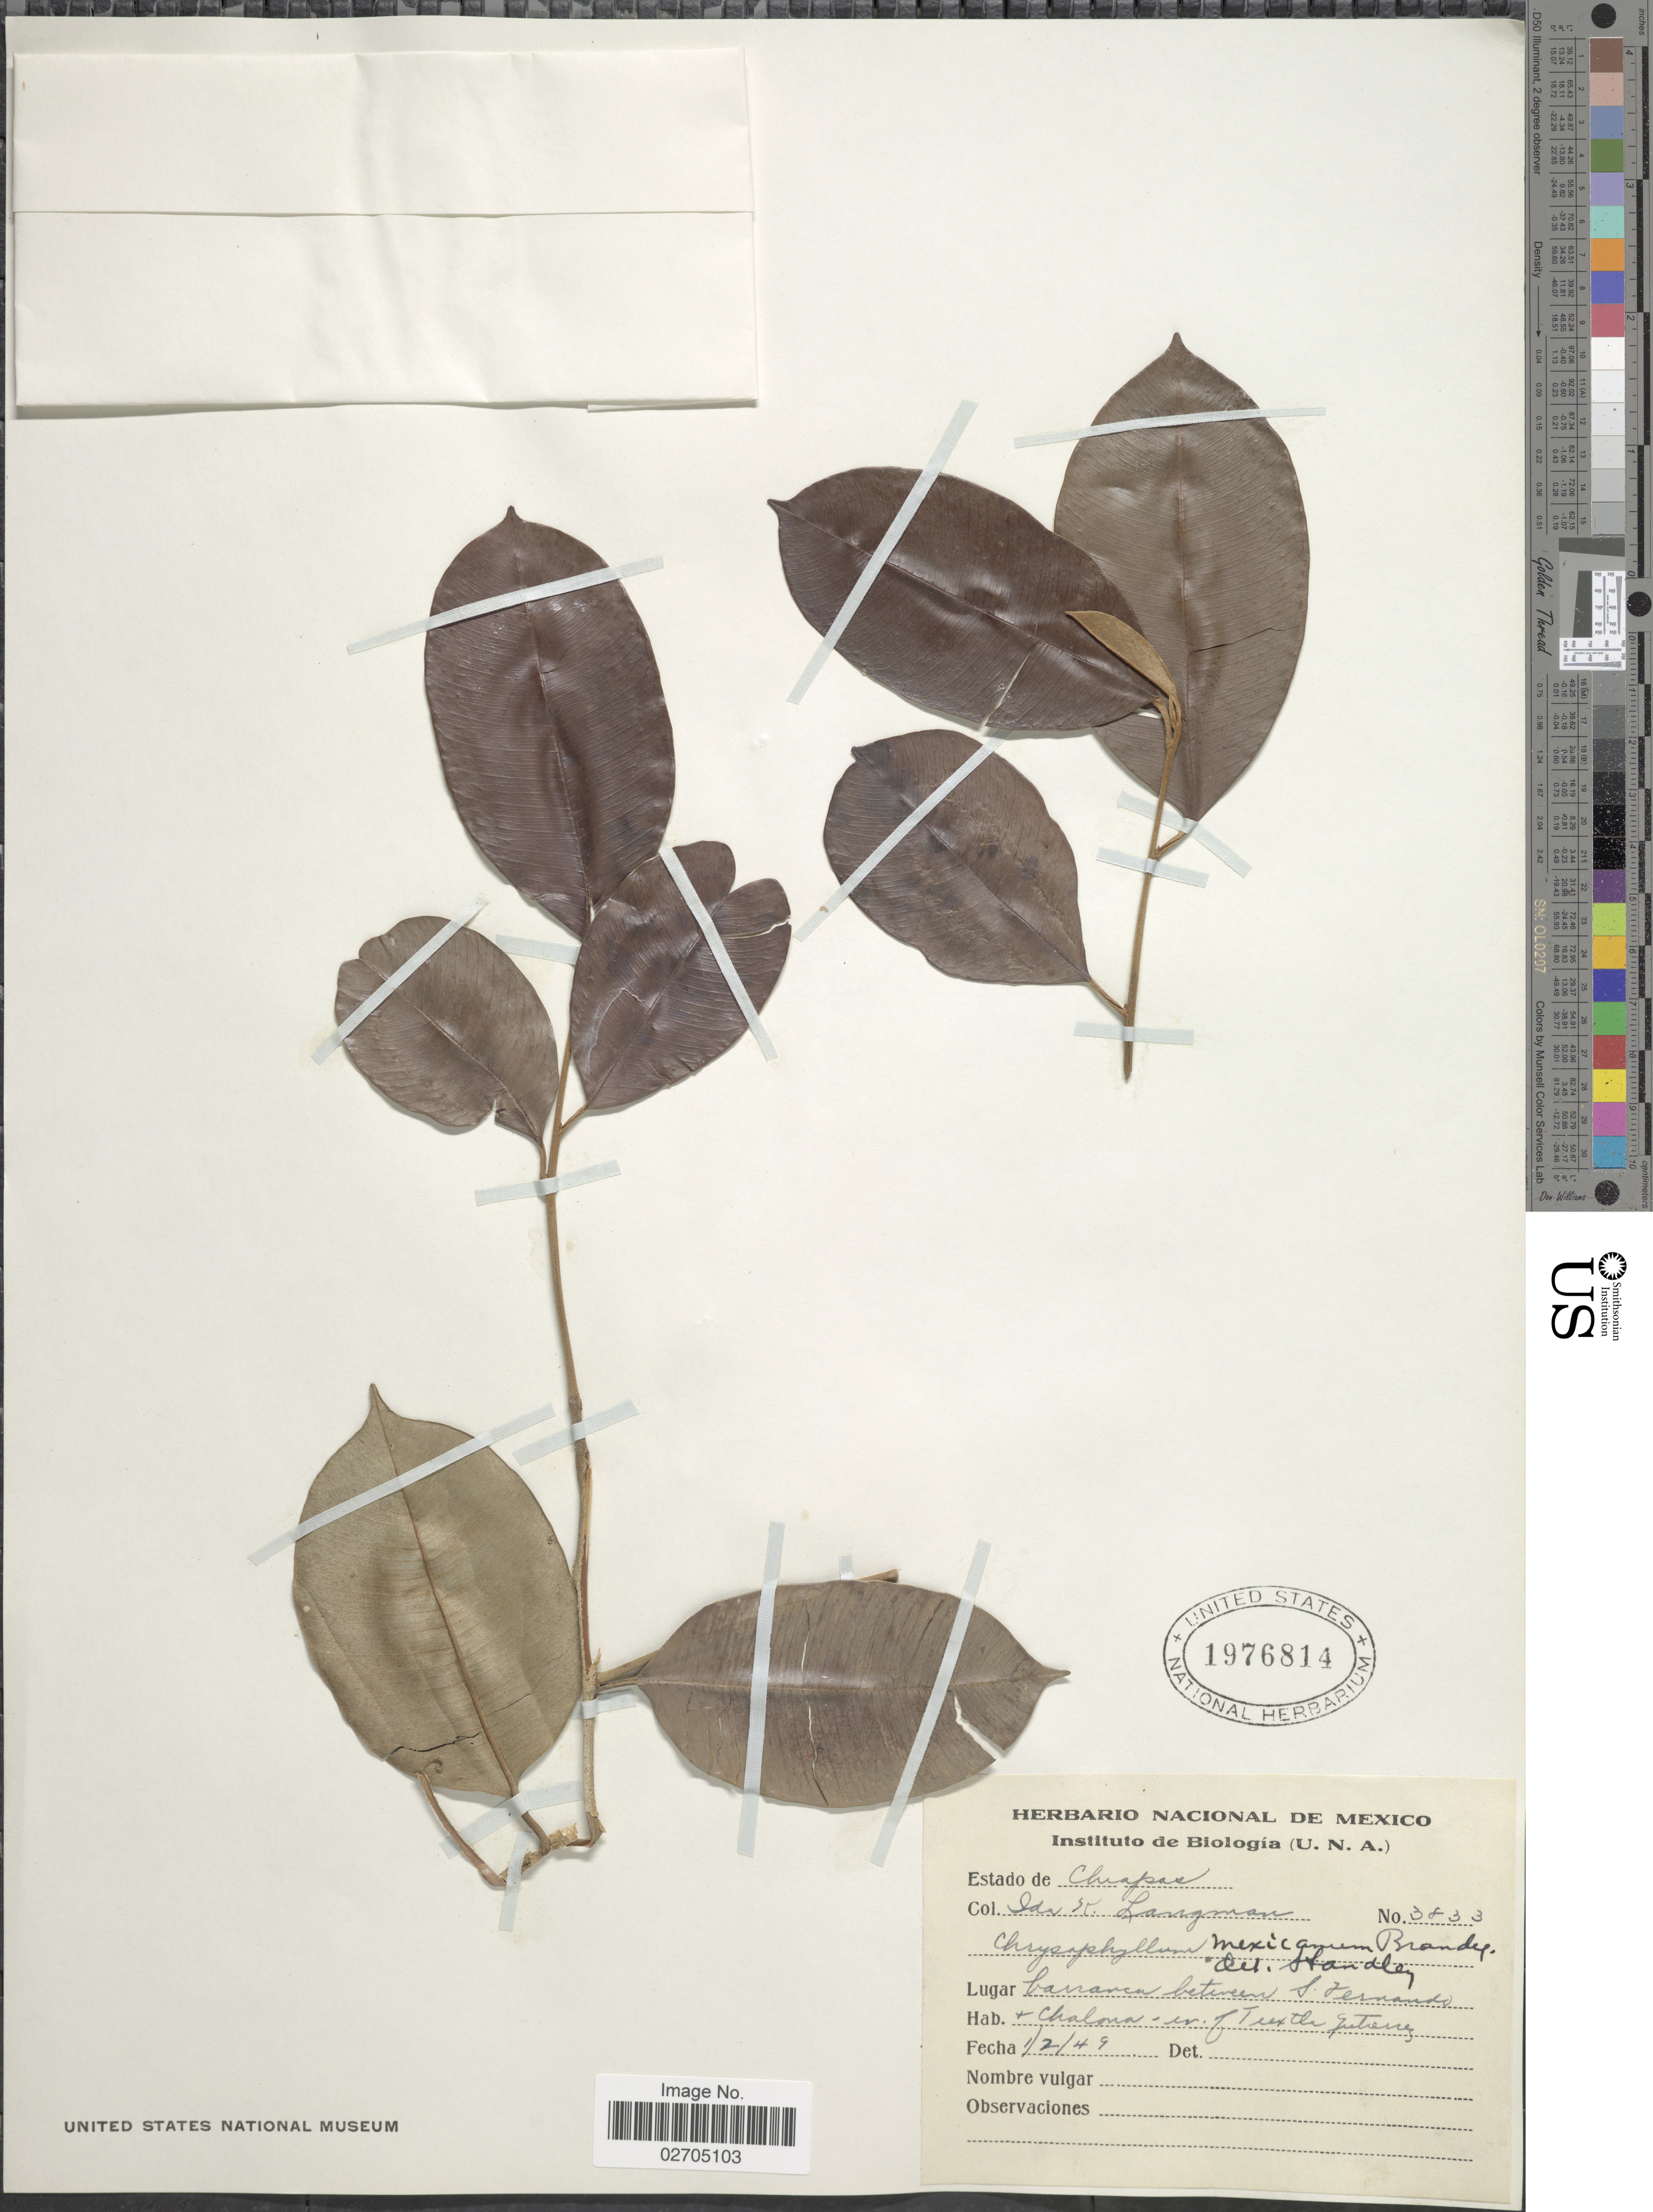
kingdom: Plantae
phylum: Tracheophyta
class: Magnoliopsida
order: Ericales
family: Sapotaceae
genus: Chrysophyllum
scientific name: Chrysophyllum mexicanum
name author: Brandegee ex Standl.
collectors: I. K. Langman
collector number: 3833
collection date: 1949-01-02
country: Mexico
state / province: Chiapas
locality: Barranca between S. Fernando + Chalona-er. of Tuxtla Gutierrez.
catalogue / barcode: US 1976814